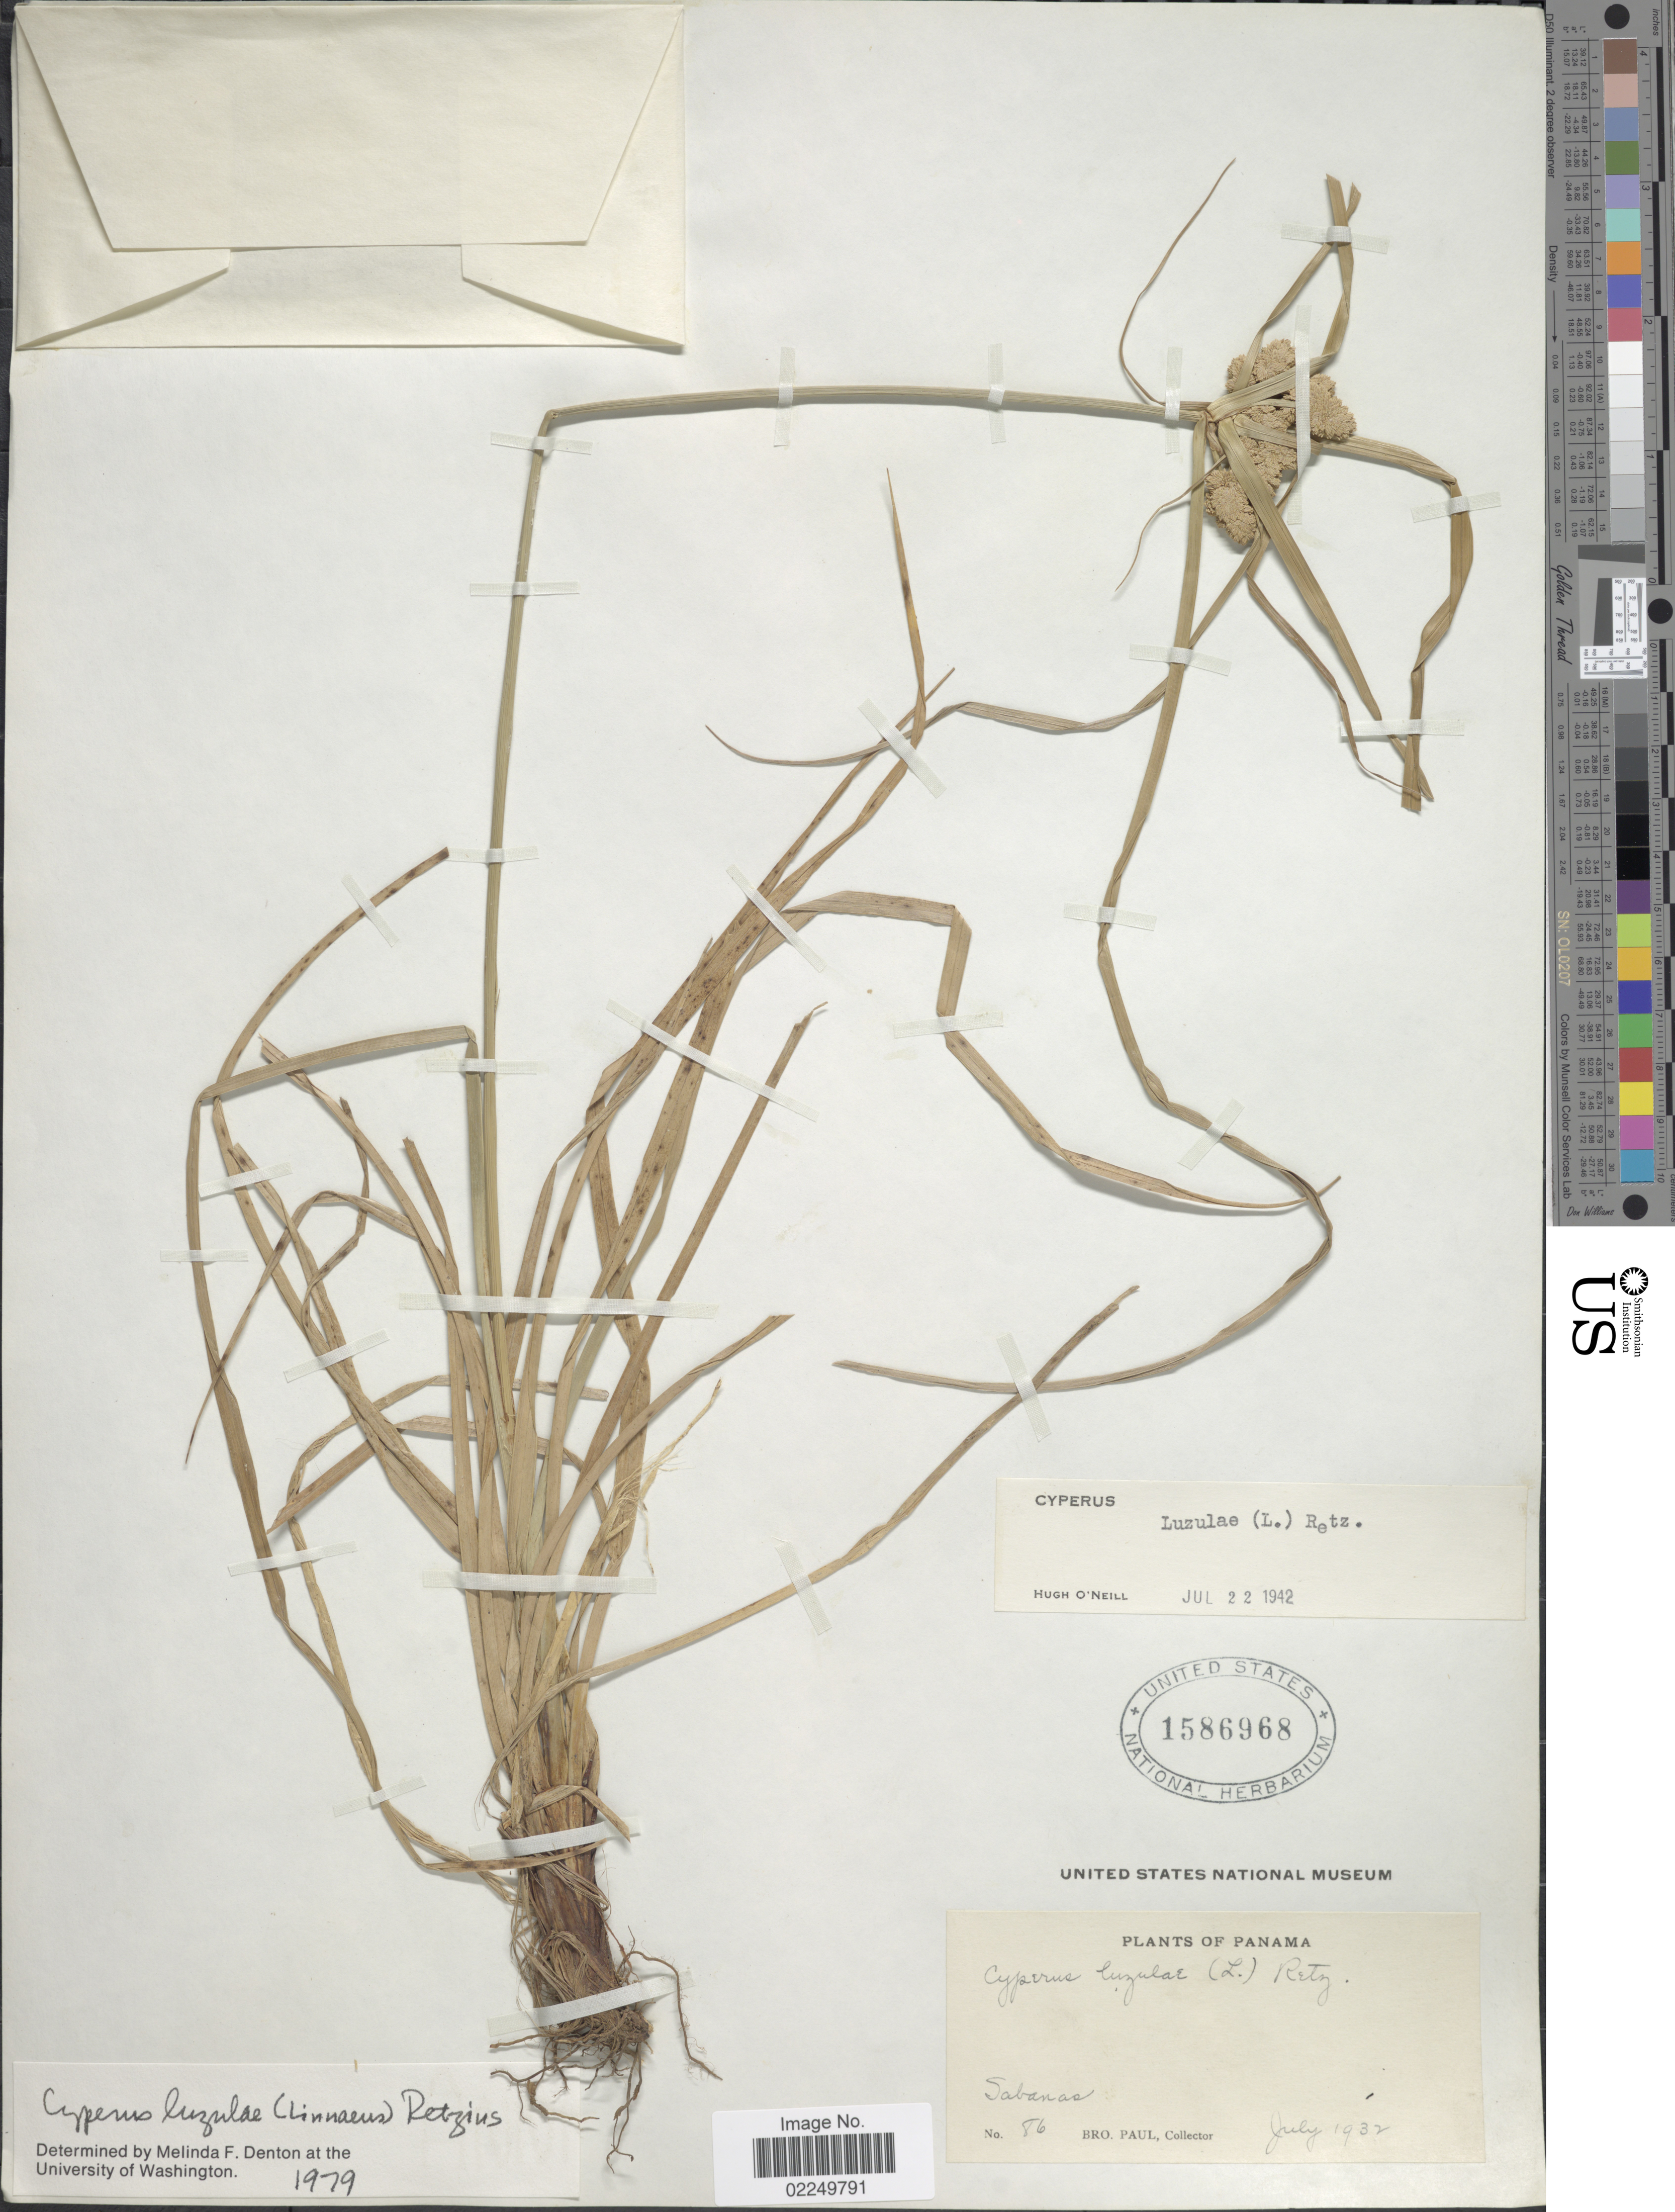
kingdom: Plantae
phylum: Tracheophyta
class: Liliopsida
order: Poales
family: Cyperaceae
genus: Cyperus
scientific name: Cyperus luzulae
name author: (L.) Rottb. ex Retz.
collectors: B. Paul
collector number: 86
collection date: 1932-07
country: Panama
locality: Sabanas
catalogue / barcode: US 1586968